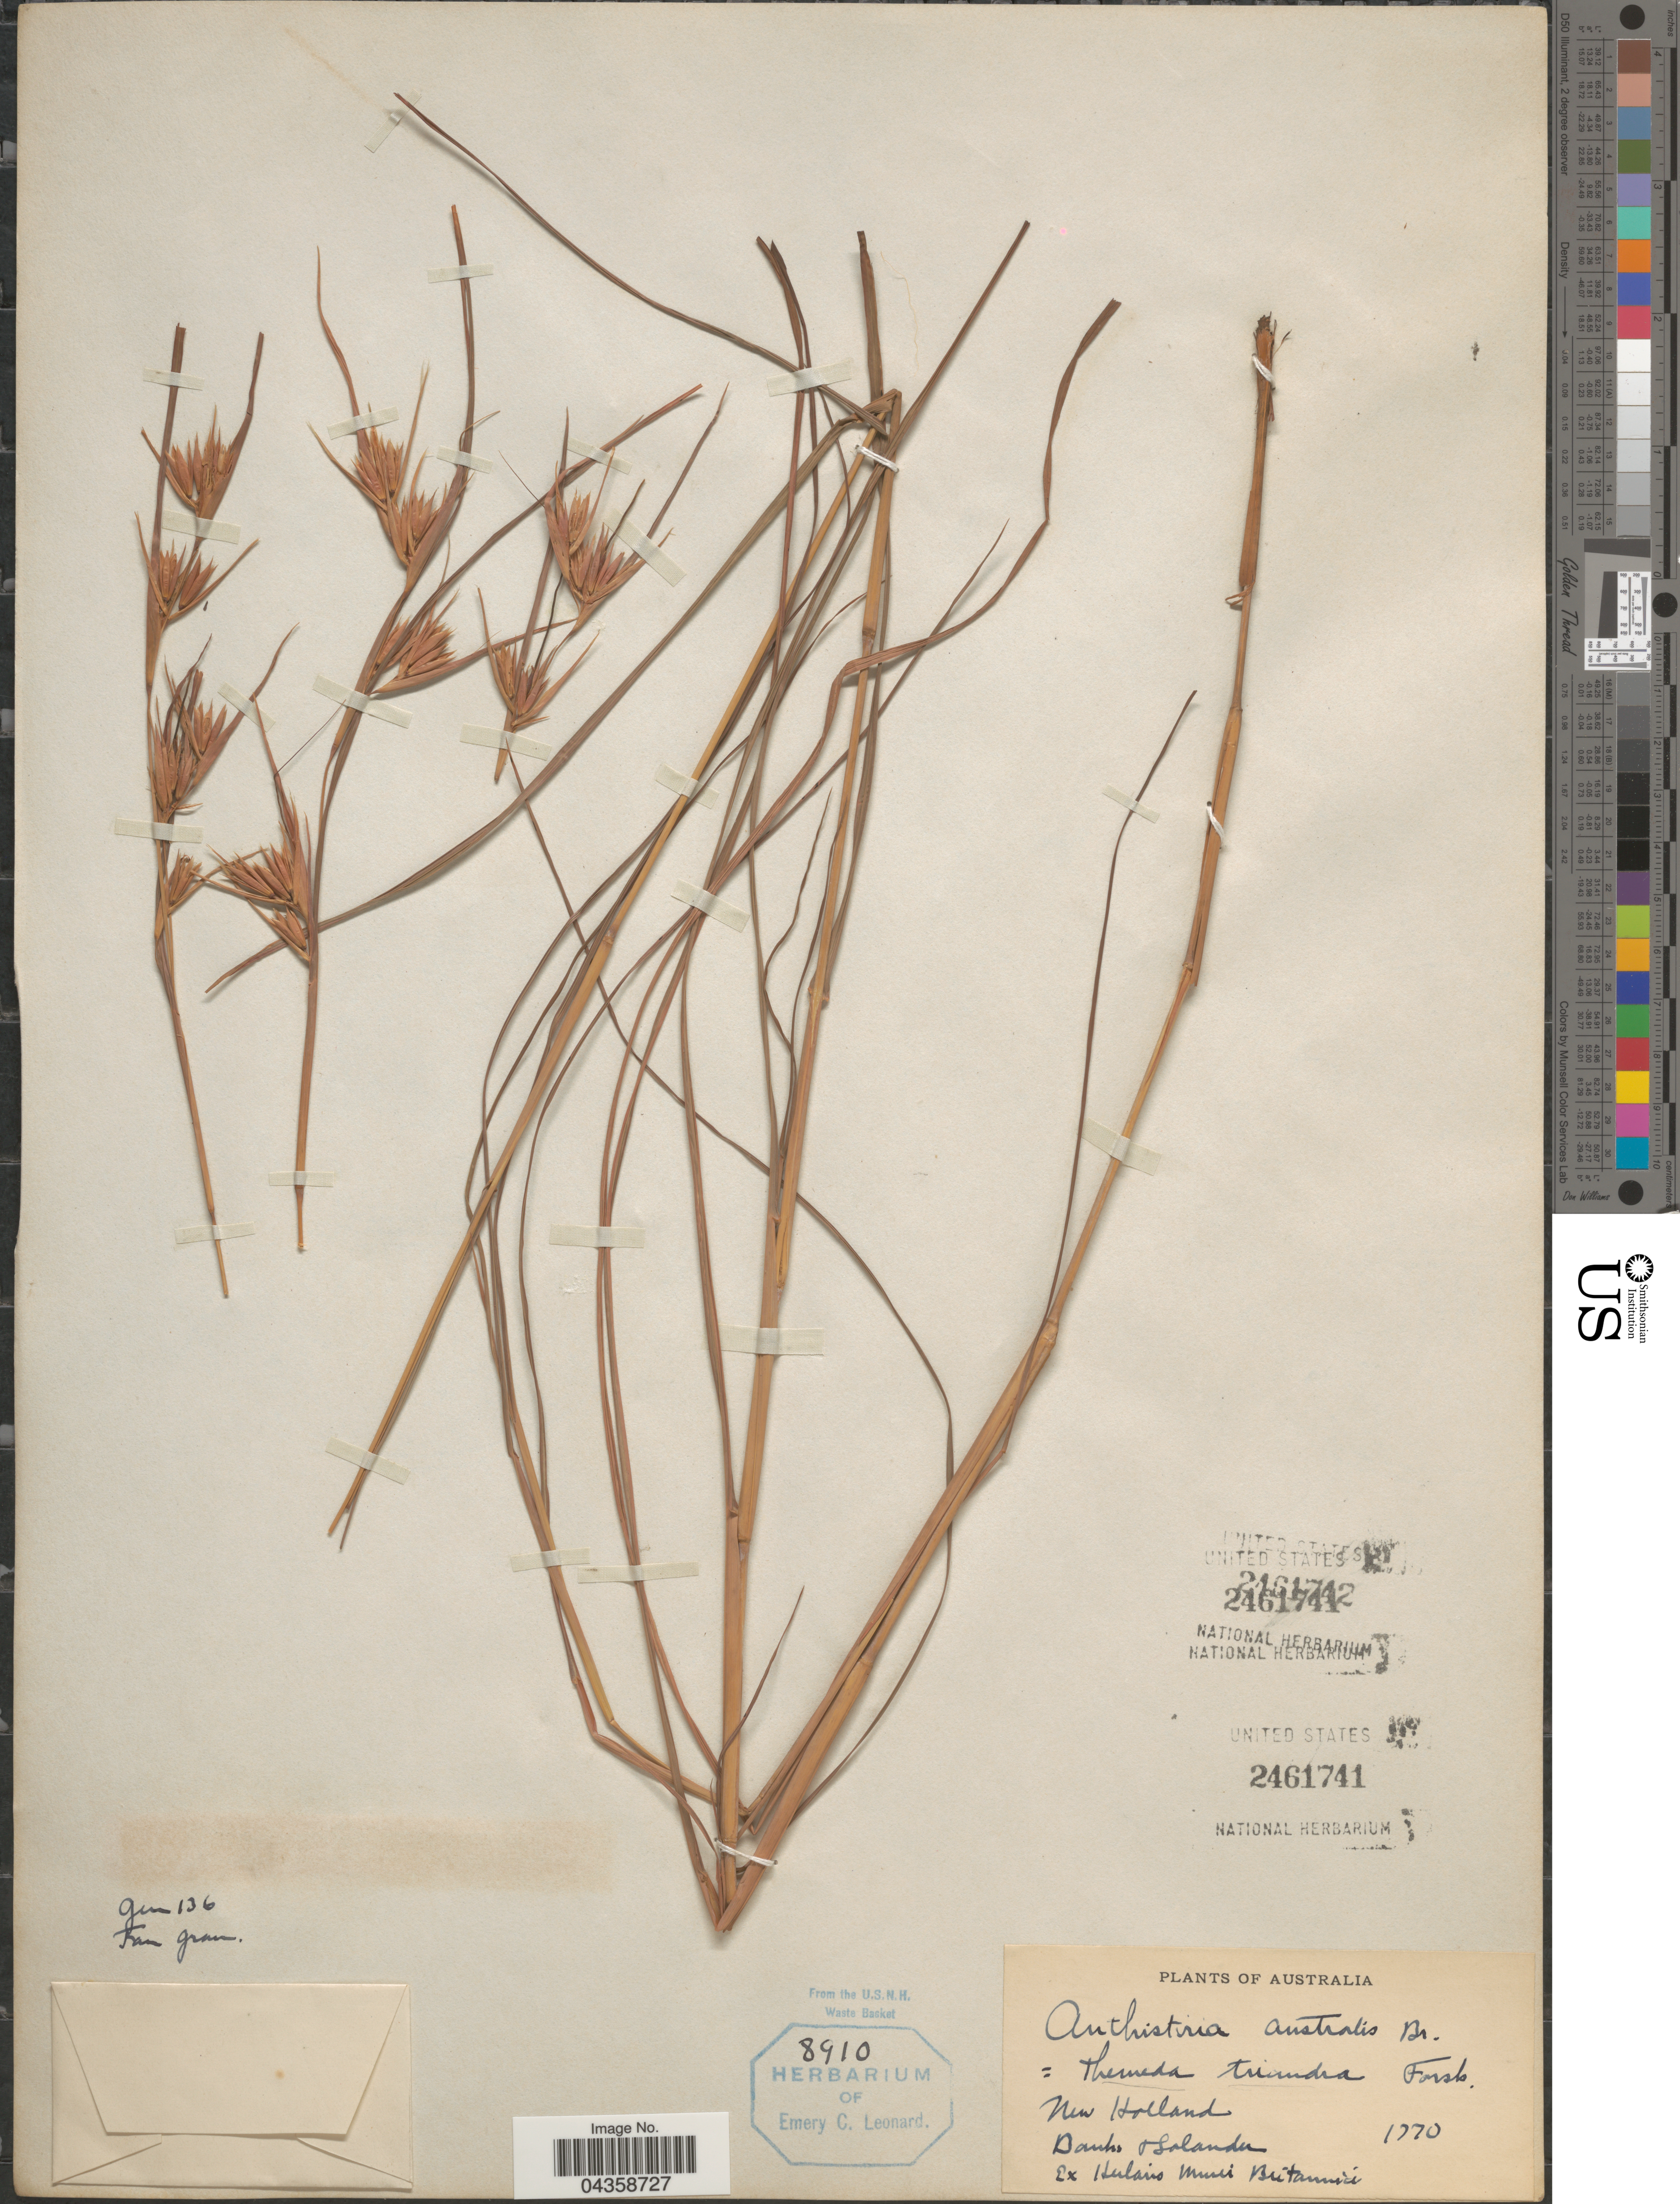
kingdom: Plantae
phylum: Tracheophyta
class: Liliopsida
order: Poales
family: Poaceae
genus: Themeda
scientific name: Themeda triandra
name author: Forssk.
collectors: -- Banks & -- Solander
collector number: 1770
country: Australia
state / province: South Australia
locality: New Holland.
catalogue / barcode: US 2461741